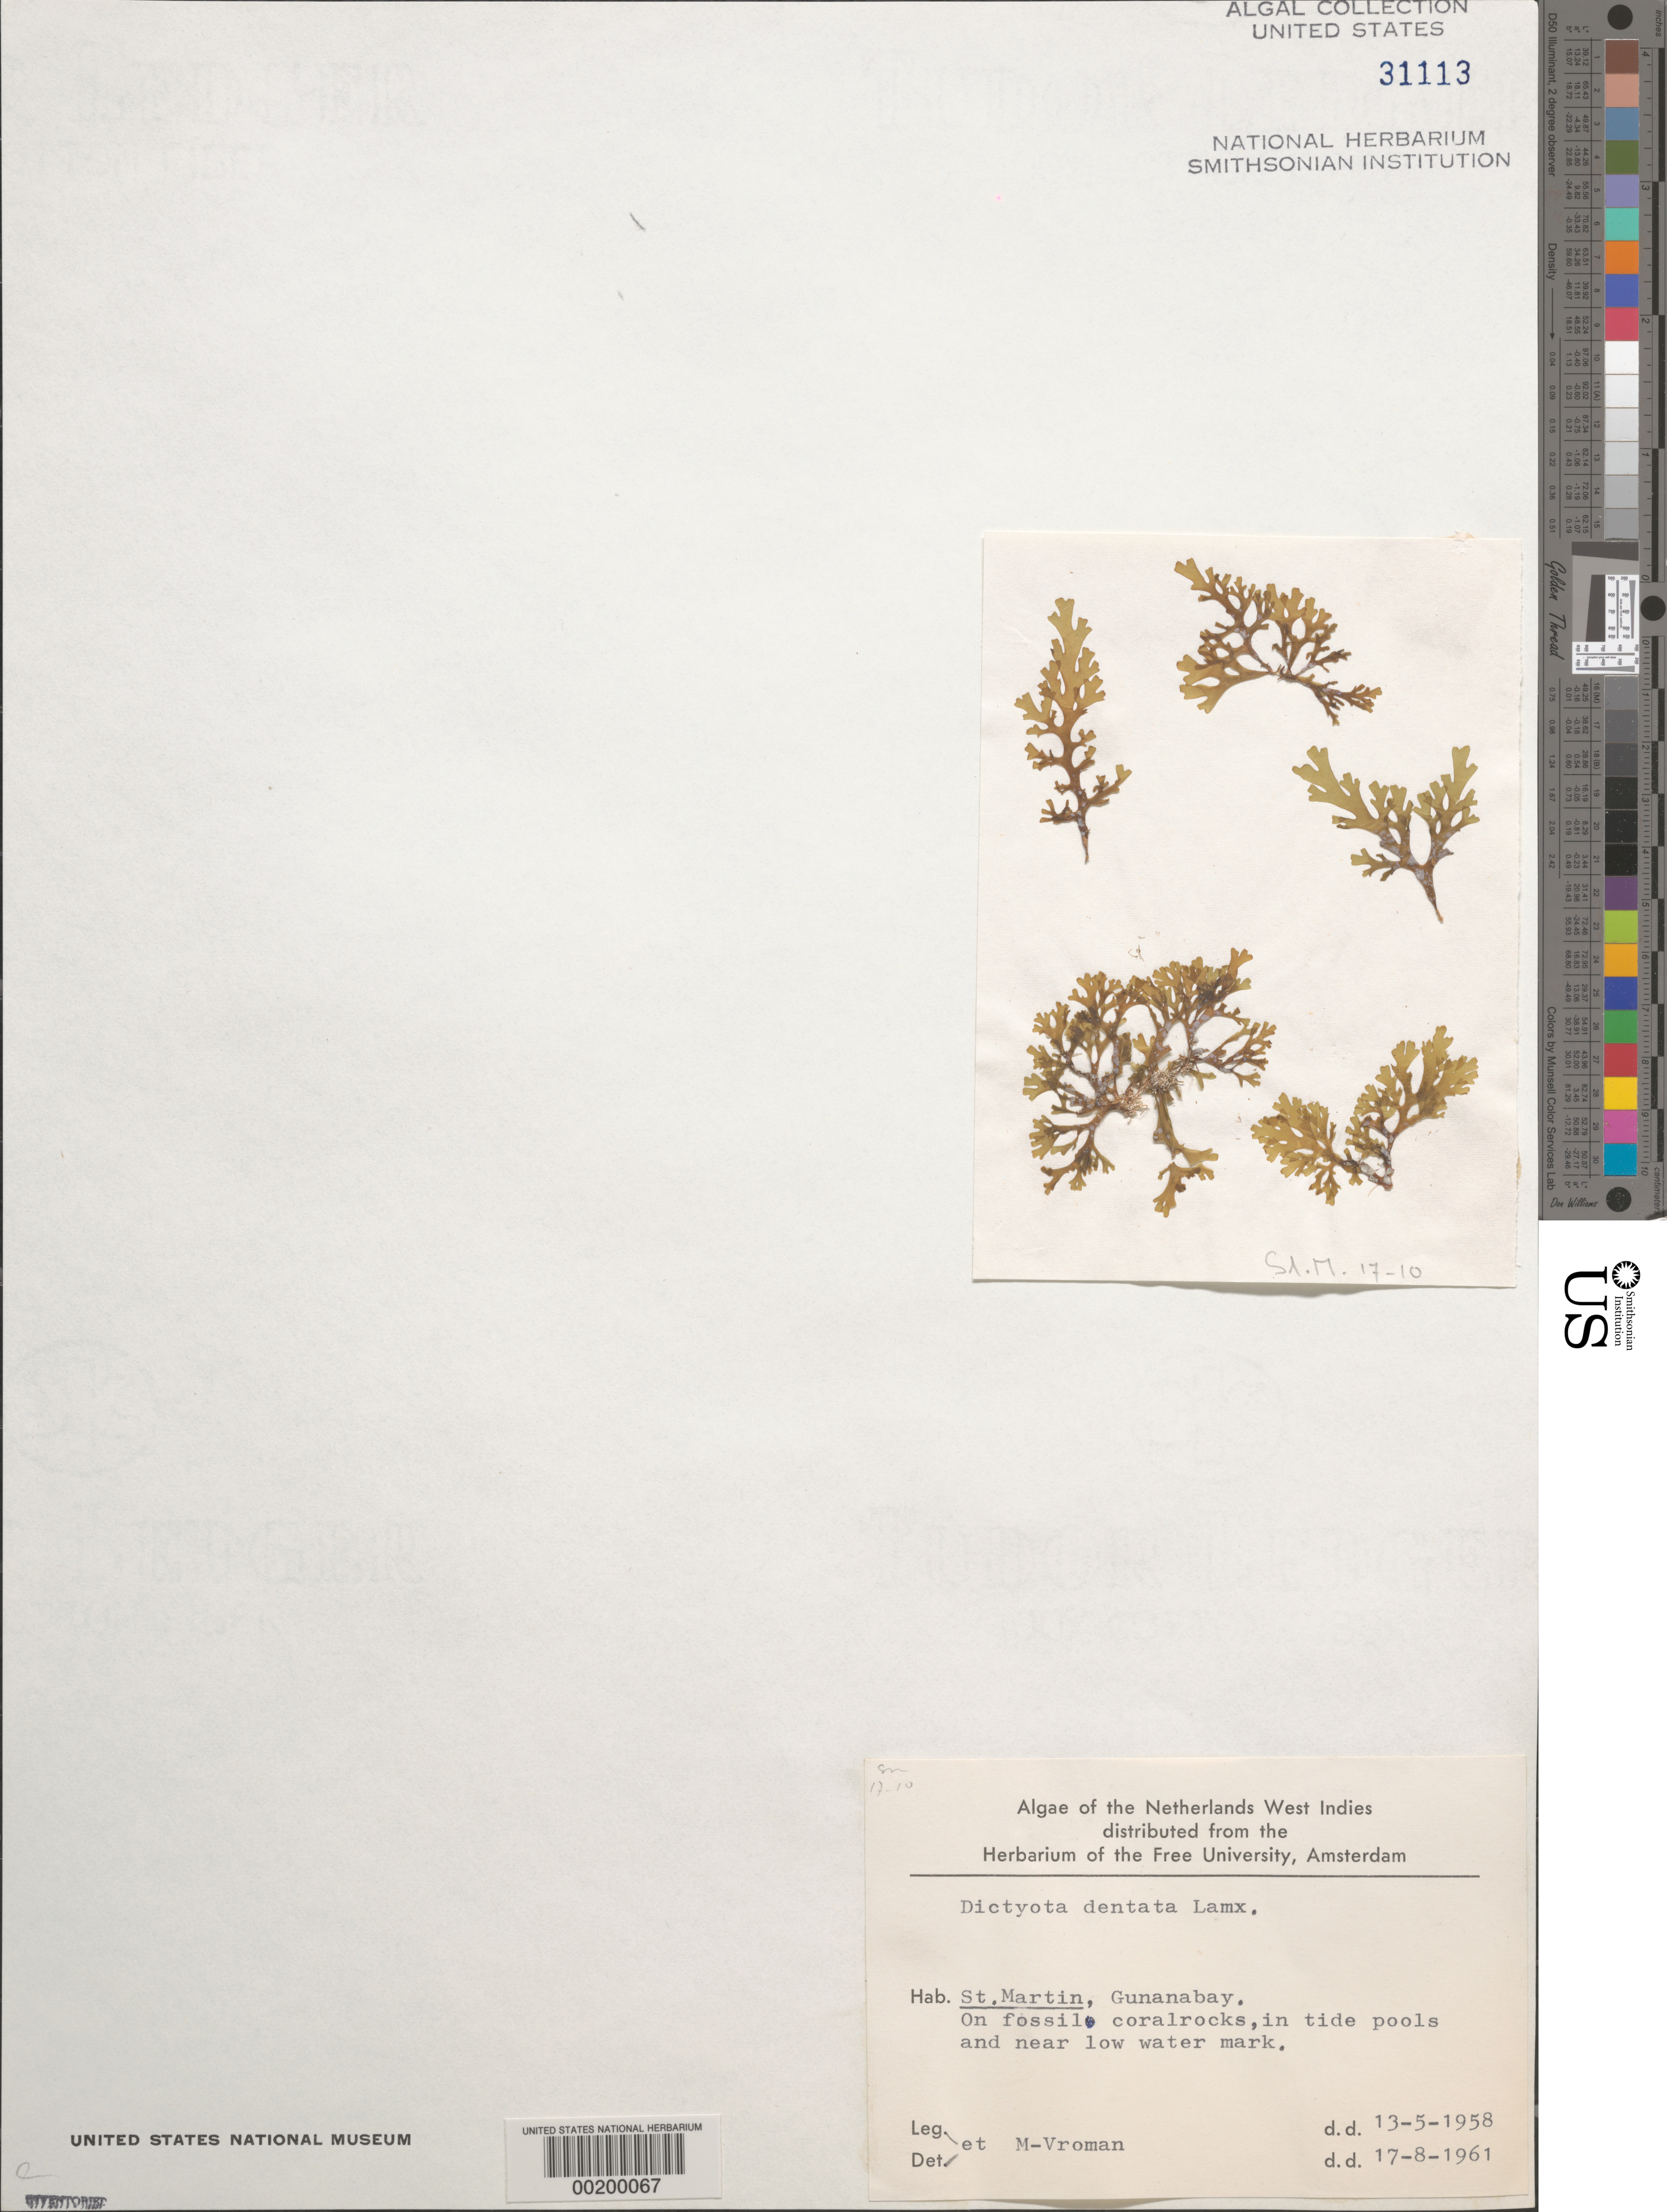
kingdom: Chromista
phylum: Ochrophyta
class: Phaeophyceae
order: Dictyotales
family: Dictyotaceae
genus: Dictyota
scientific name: Dictyota mertensii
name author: (C. Mart.) Kütz.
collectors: M. Vroman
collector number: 17-10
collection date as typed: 13 May 1958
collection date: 1958-05-13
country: Sint Maartin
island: Sint Maarten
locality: Gunanabay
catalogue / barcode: US 31113